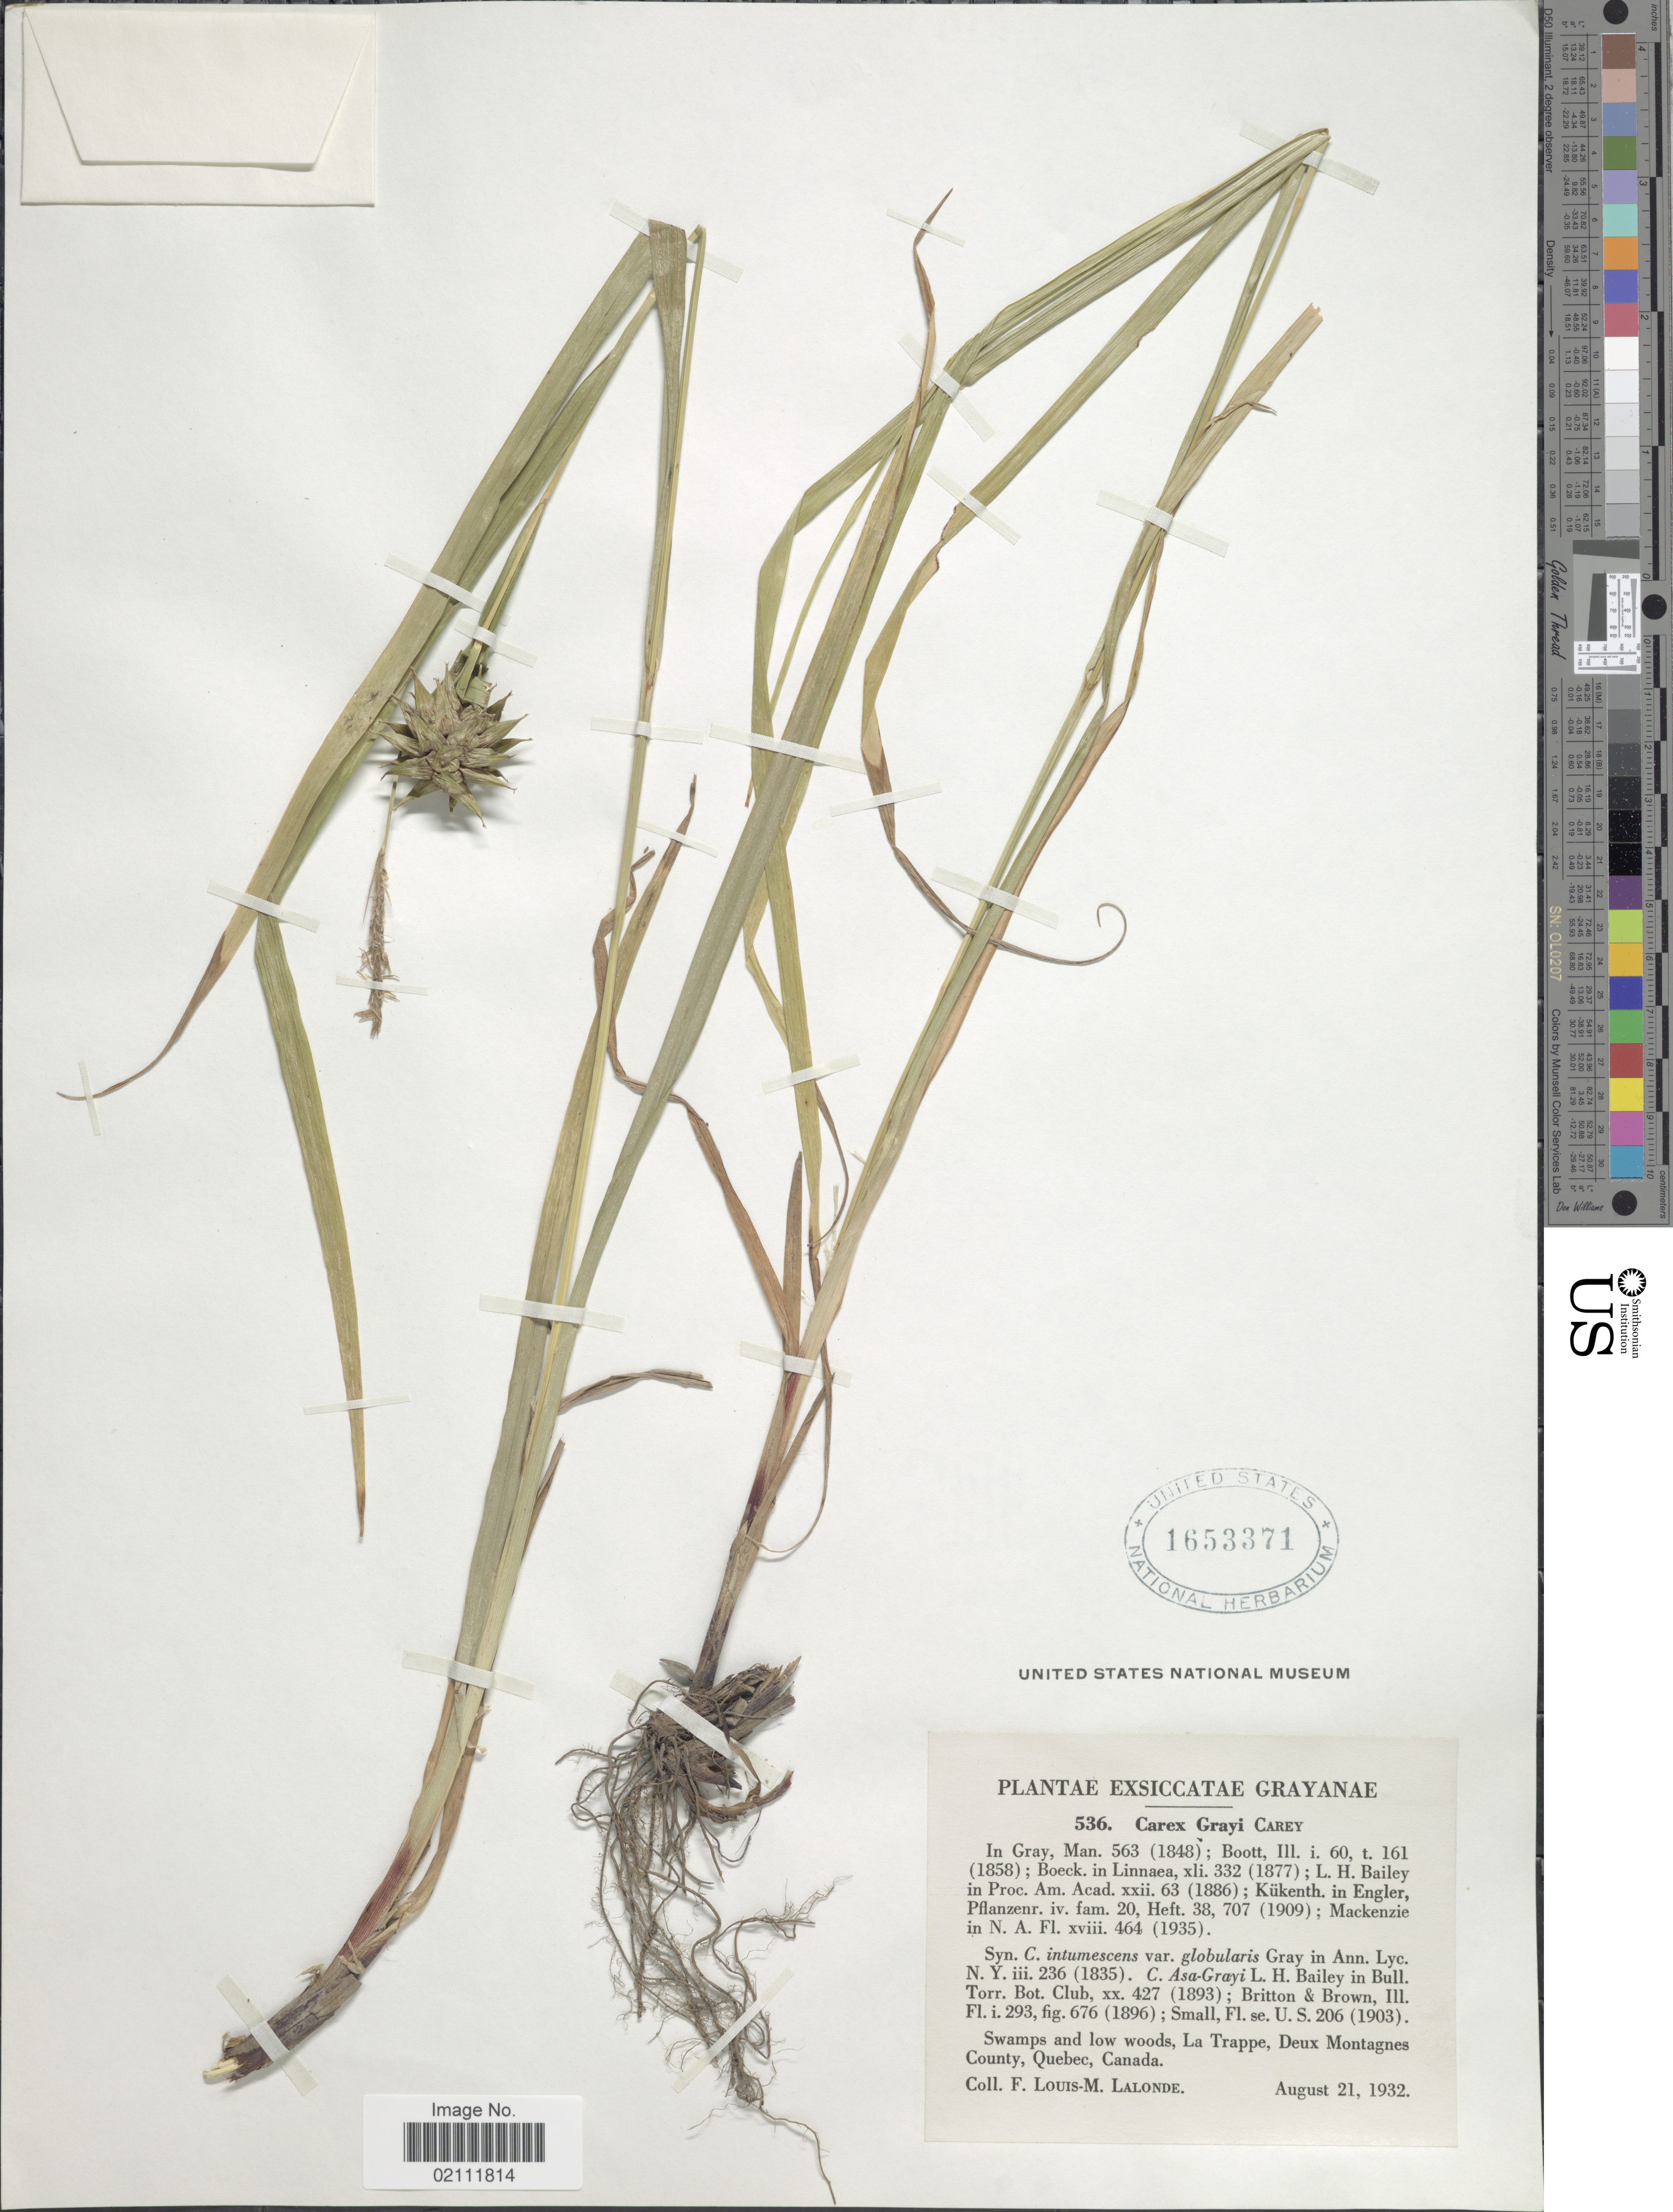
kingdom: Plantae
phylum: Tracheophyta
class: Liliopsida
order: Poales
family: Cyperaceae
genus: Carex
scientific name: Carex grayi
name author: J. Carey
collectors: L.-M. LaLonde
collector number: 536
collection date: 1932-08-21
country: Canada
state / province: Quebec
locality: Swamps and low woods, La Trappe, Deux Montagnes County.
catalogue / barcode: US 1653371